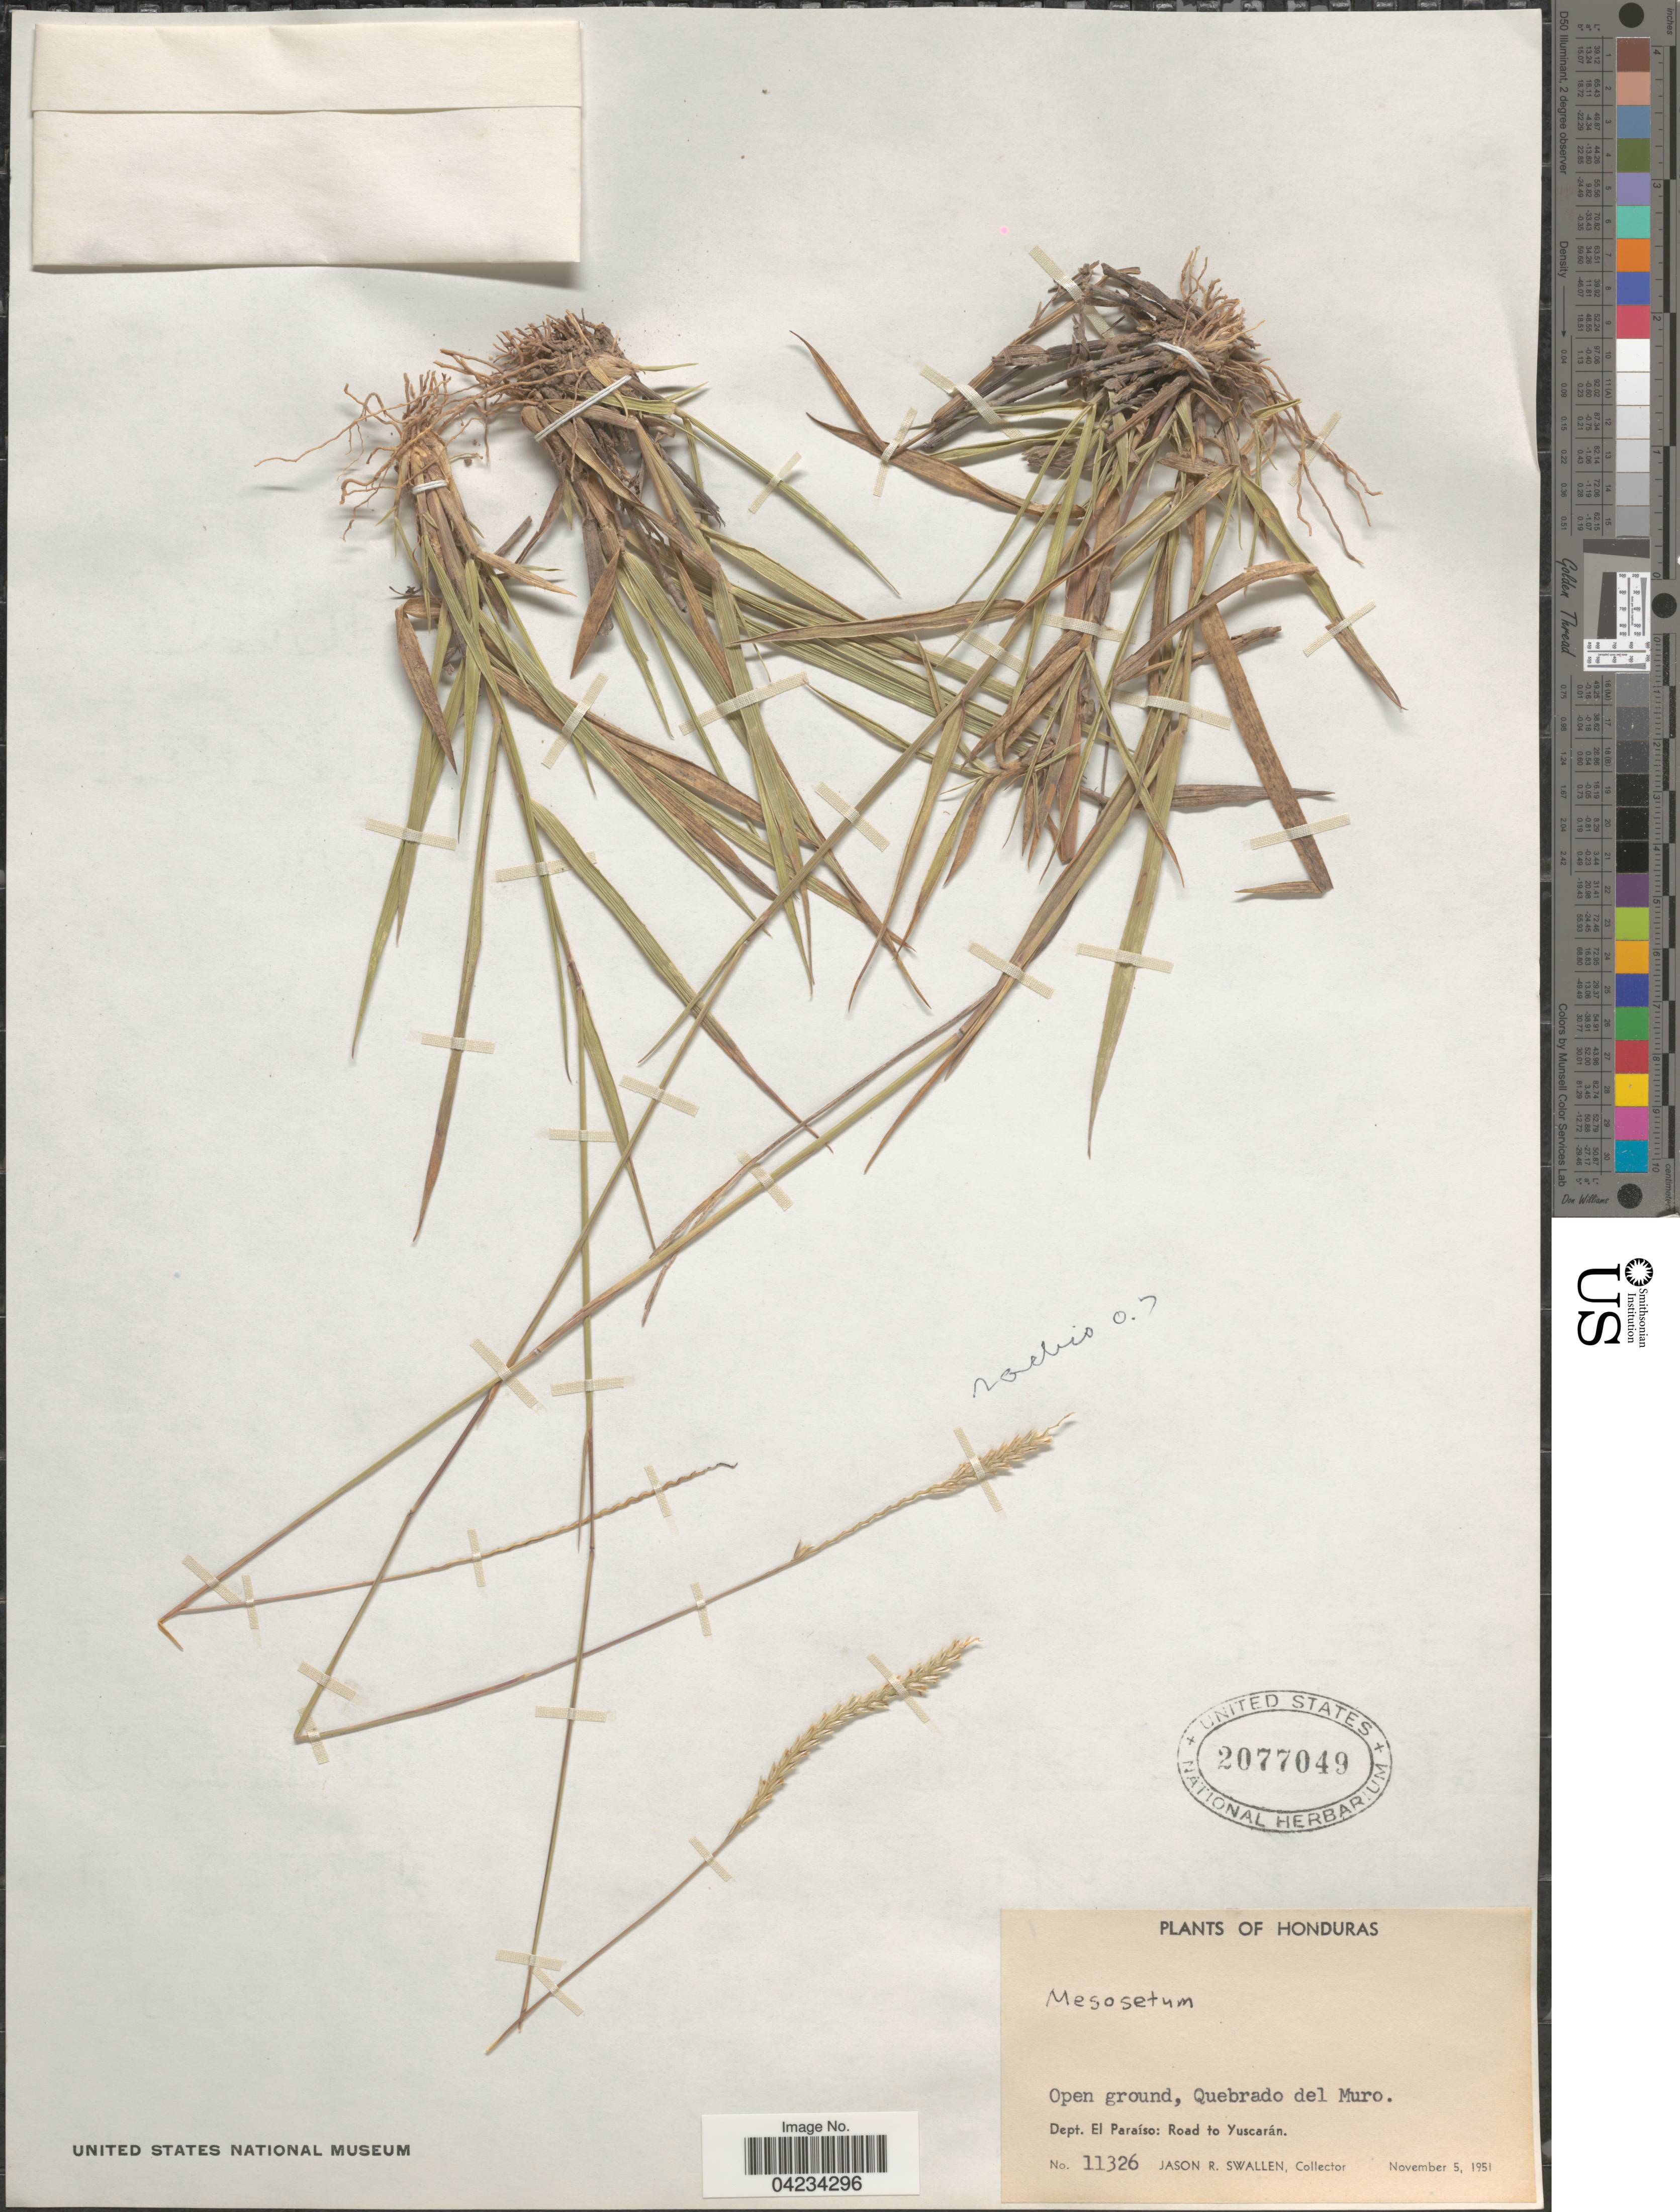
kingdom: Plantae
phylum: Tracheophyta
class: Liliopsida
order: Poales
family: Poaceae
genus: Mesosetum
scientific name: Mesosetum sp.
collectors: J. R. Swallen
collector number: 11326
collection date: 1951-11-05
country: Honduras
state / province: El Paraiso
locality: Quebrado del Muro. Dept. El Paraíso: Road to Yuscarán.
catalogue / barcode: US 2077049